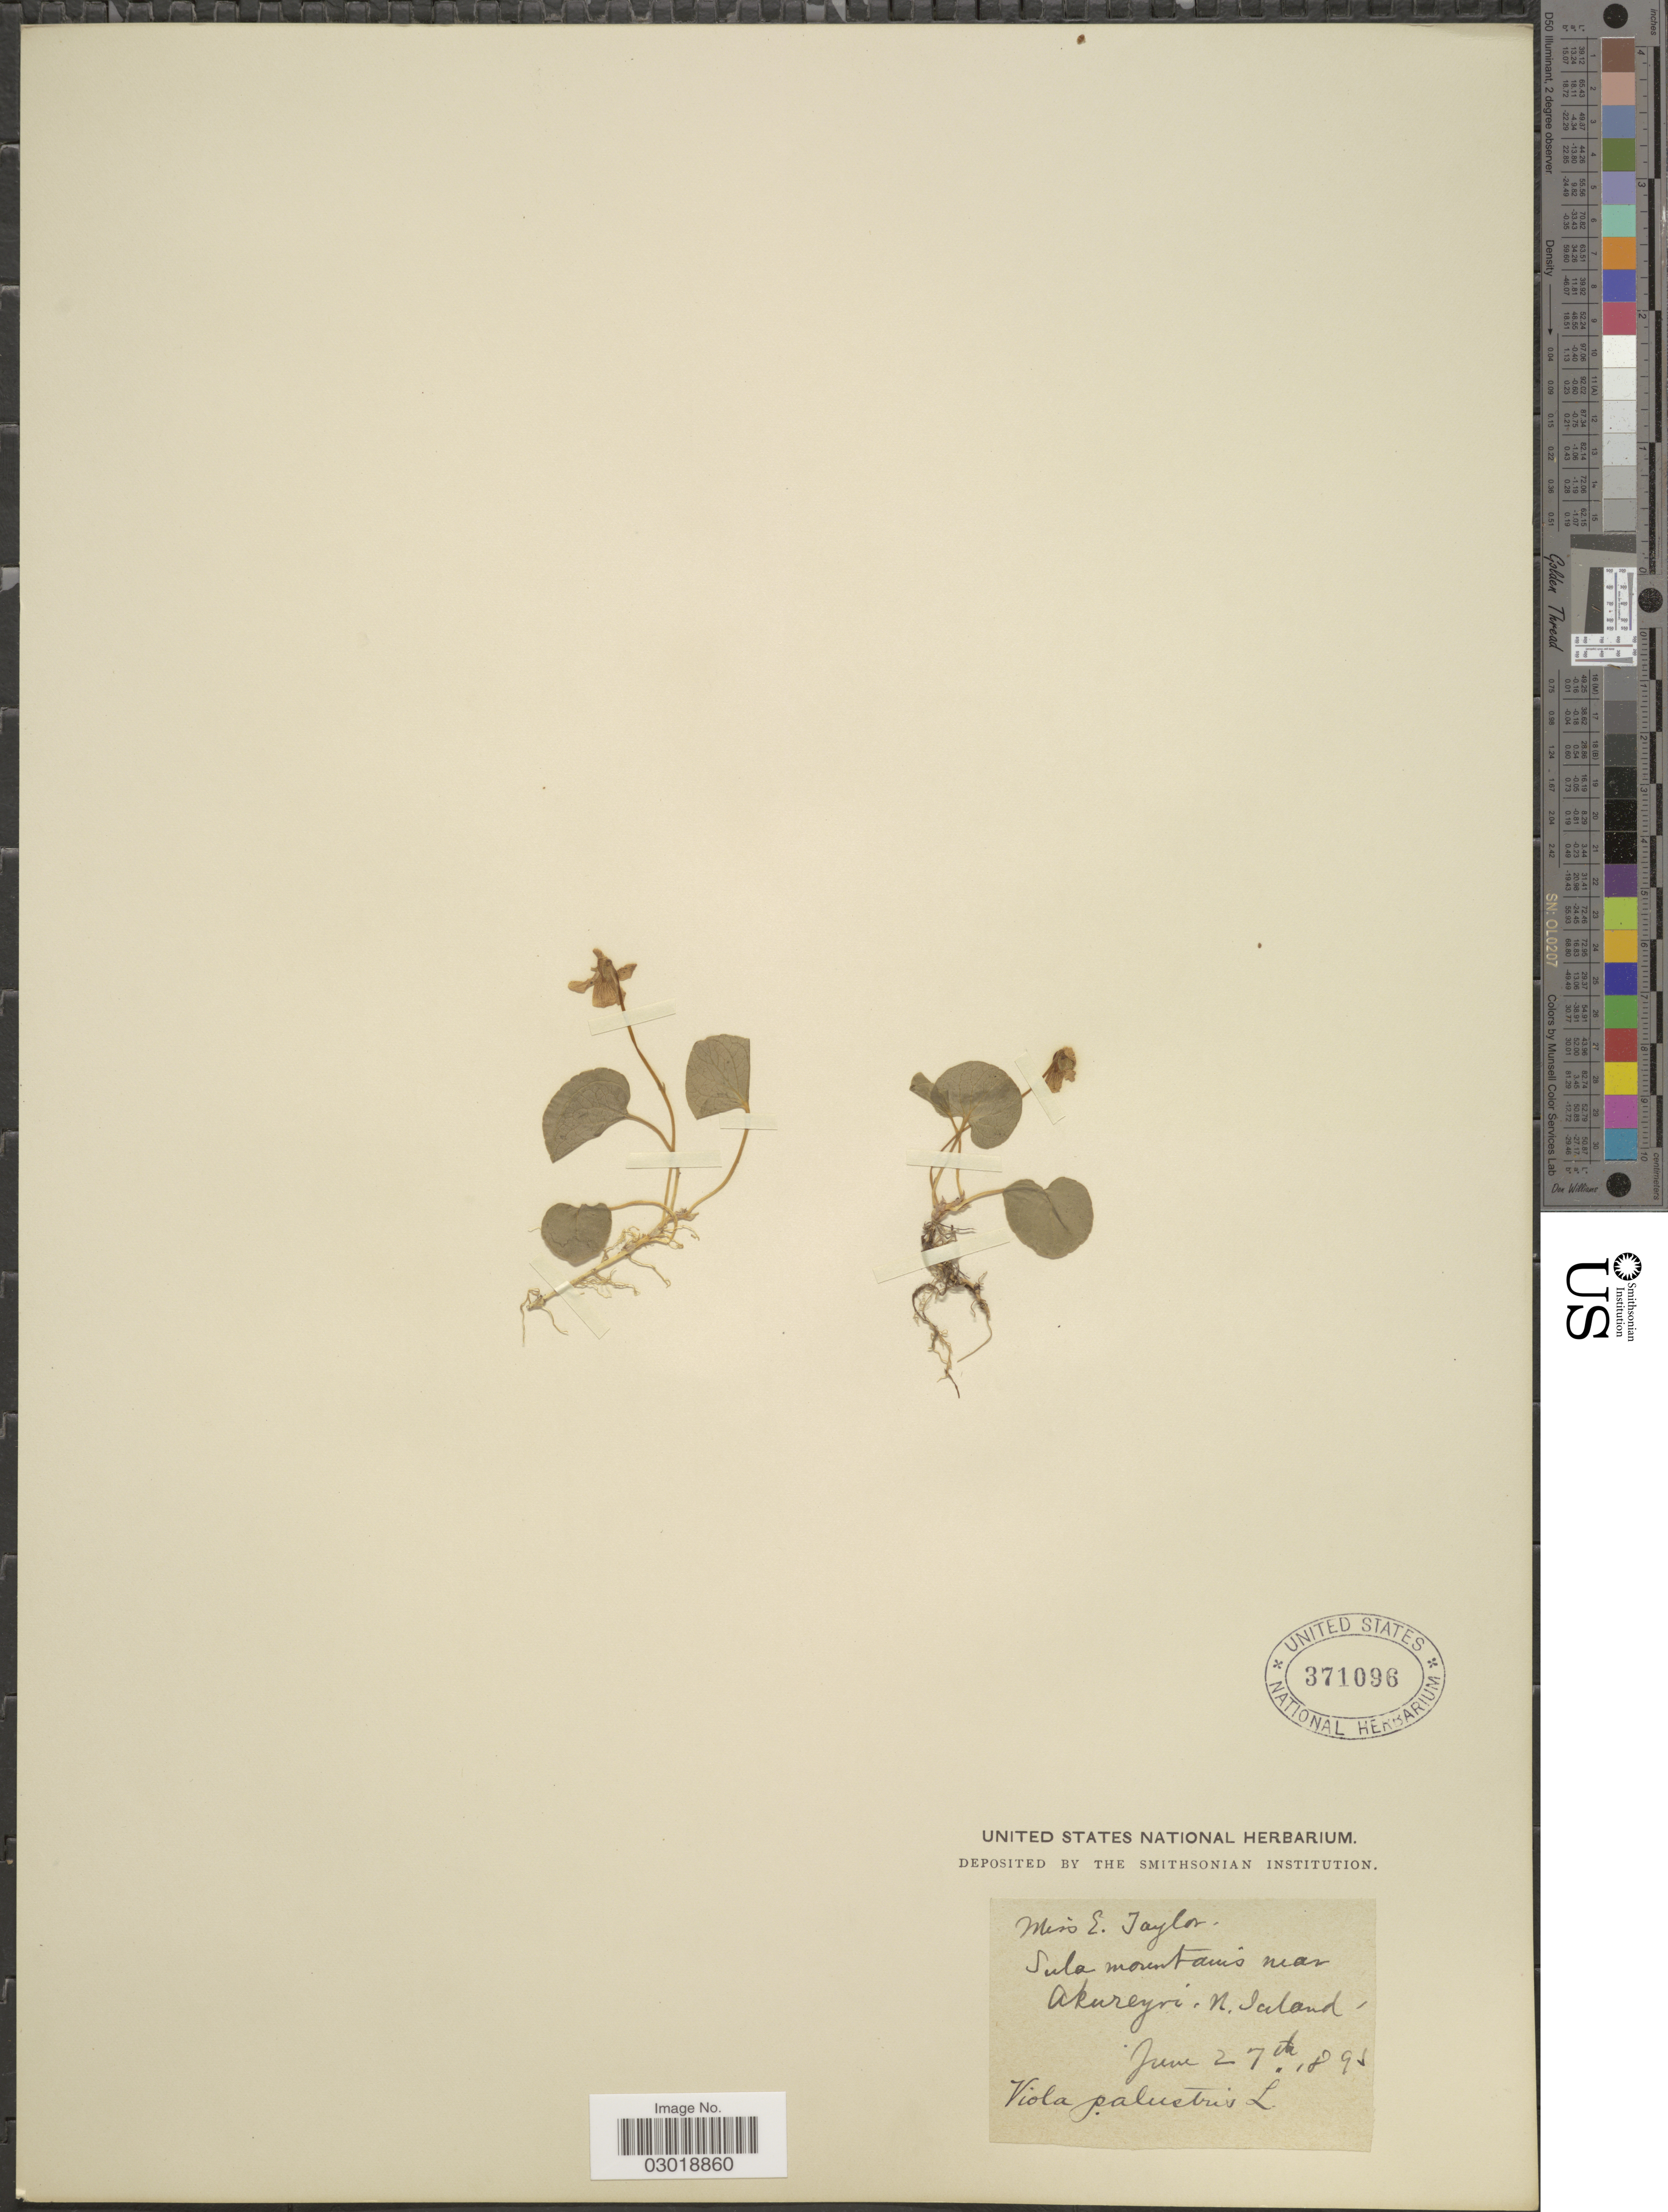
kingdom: Plantae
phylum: Tracheophyta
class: Magnoliopsida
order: Malpighiales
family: Violaceae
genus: Viola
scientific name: Viola palustris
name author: L.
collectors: E. Taylor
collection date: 1895-06-27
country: Iceland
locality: Sula mountains near Akureyri. N. Iceland.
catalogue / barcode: US 371096